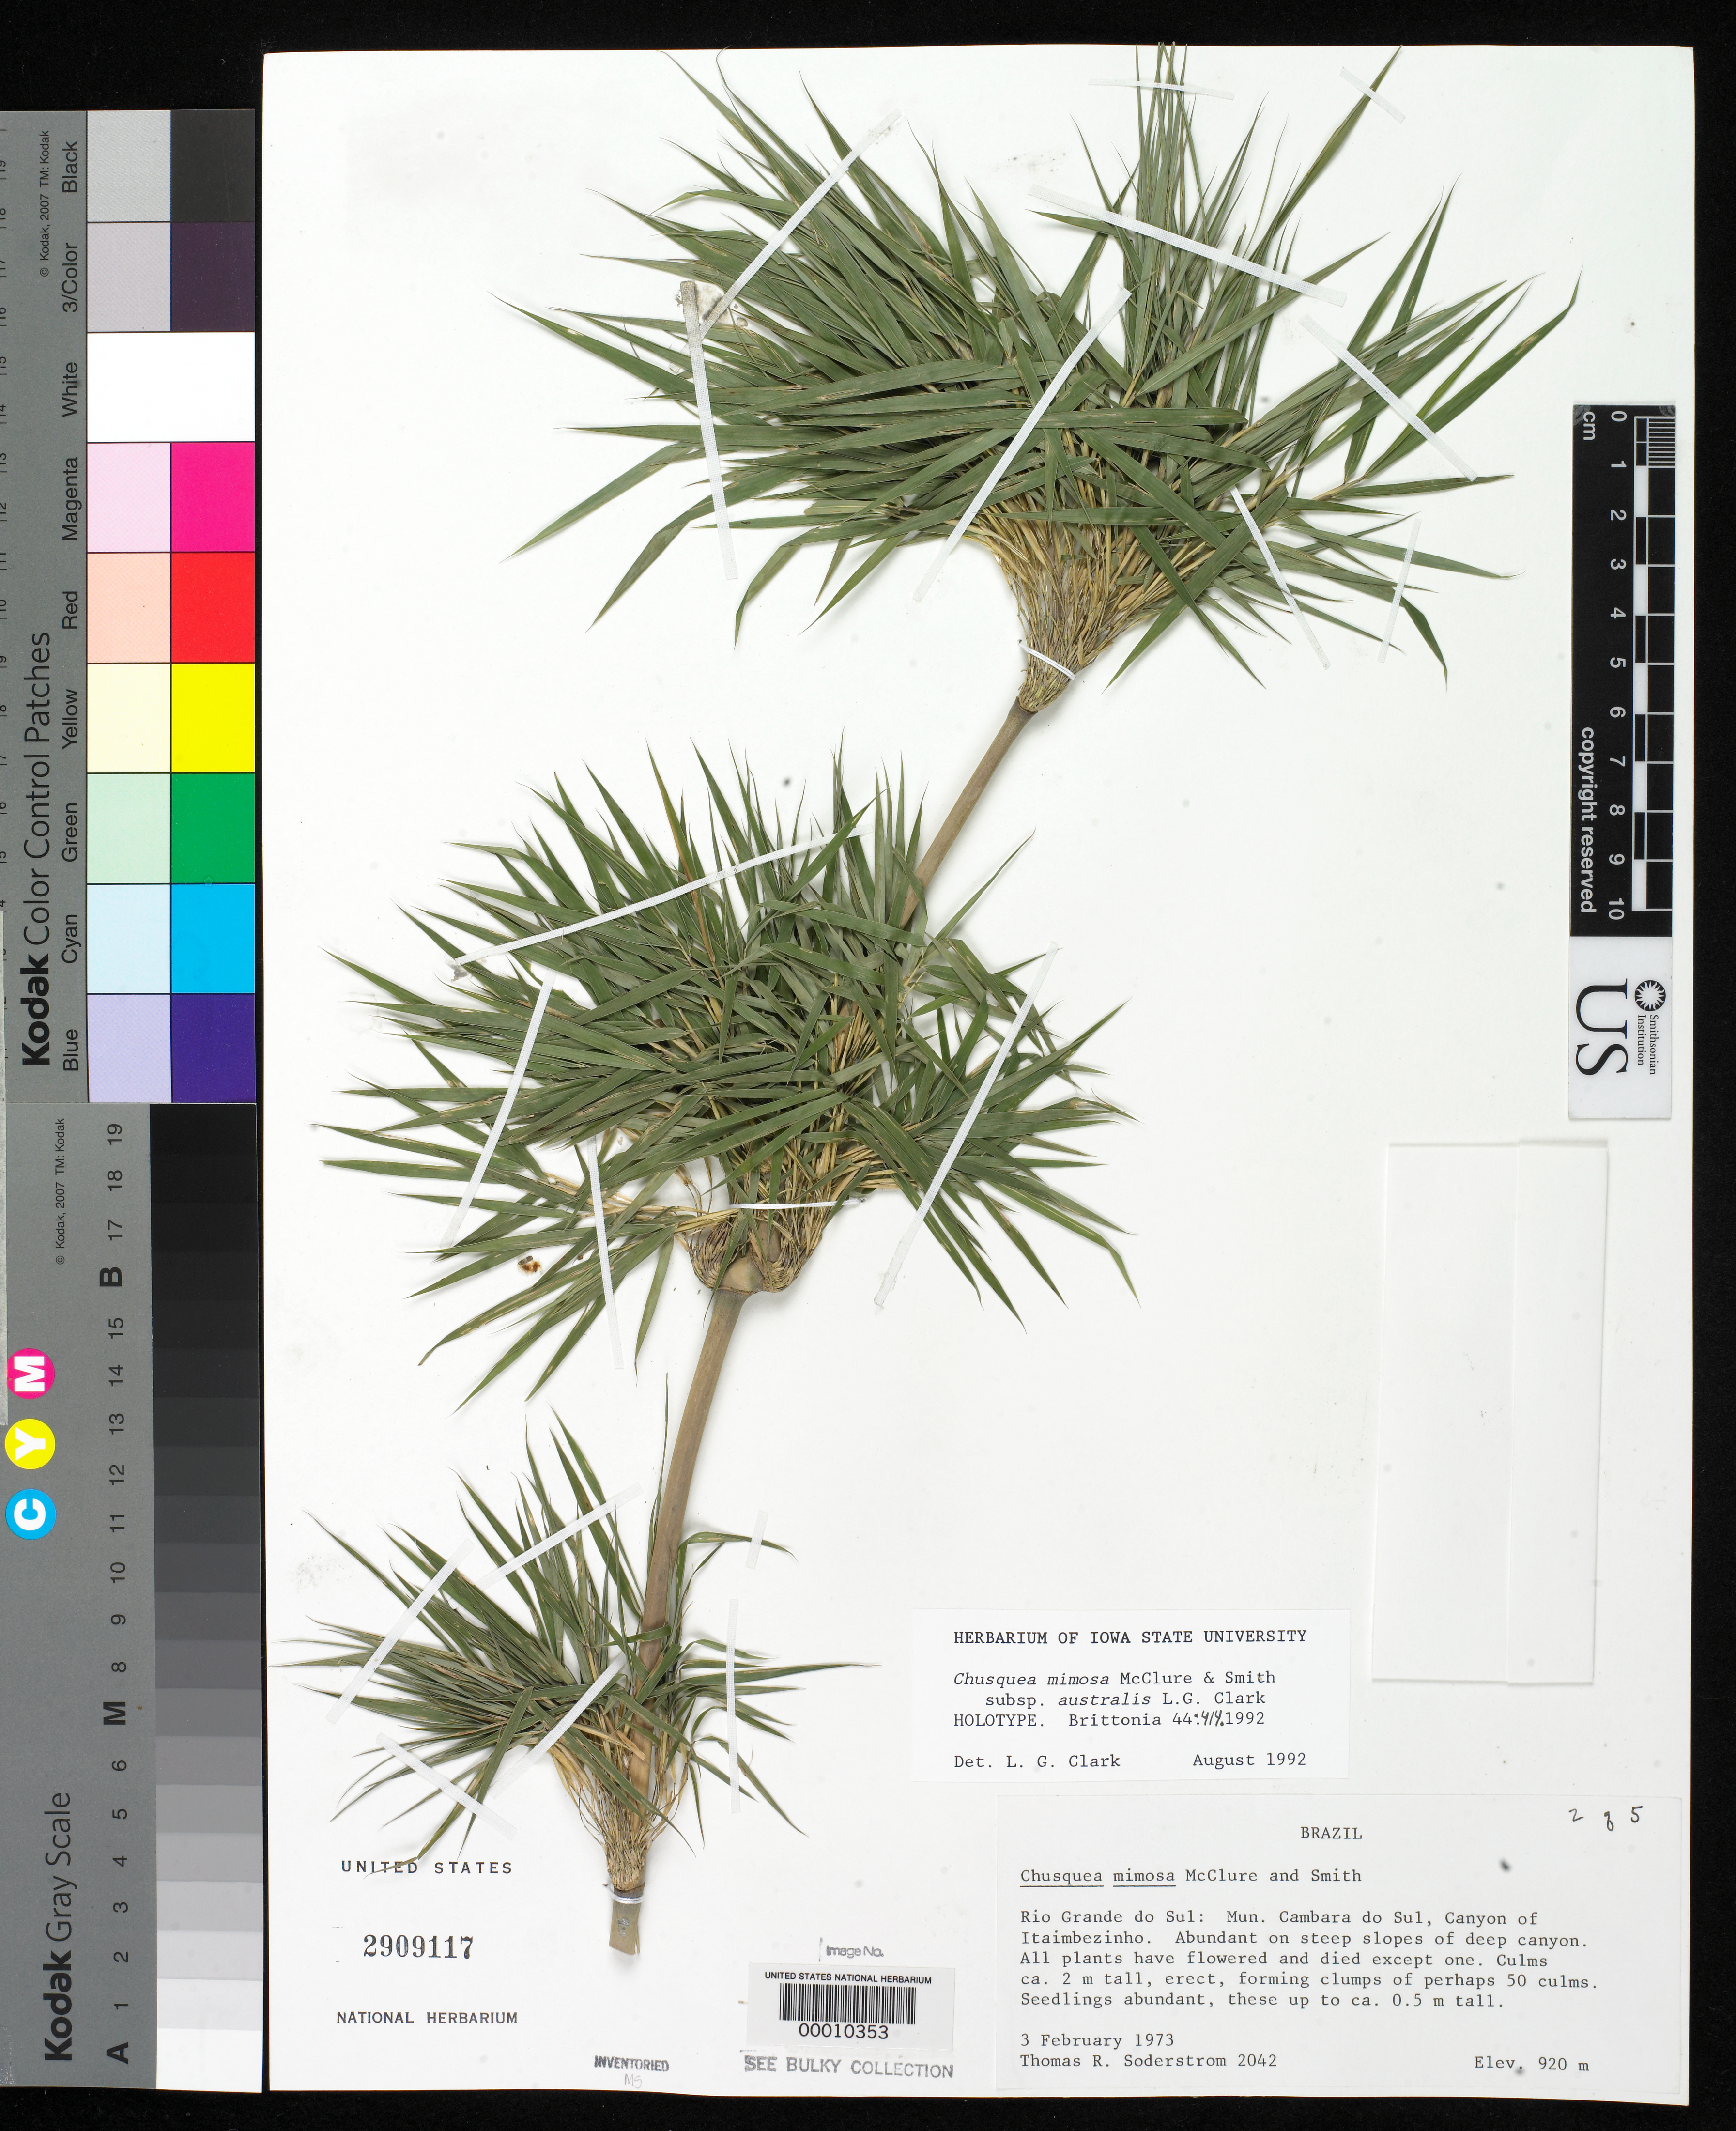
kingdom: Plantae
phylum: Tracheophyta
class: Liliopsida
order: Poales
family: Poaceae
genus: Chusquea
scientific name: Chusquea mimosa subsp. australis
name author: L.G. Clark & Londoño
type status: Holotype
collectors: T. R. Soderstrom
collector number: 2042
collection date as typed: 03 Feb 1973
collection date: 1973-02-03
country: Brazil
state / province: Rio Grande do Sul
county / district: Cambara do Sul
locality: Canyon of Itaimbezinho.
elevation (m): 920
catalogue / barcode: US 2909117